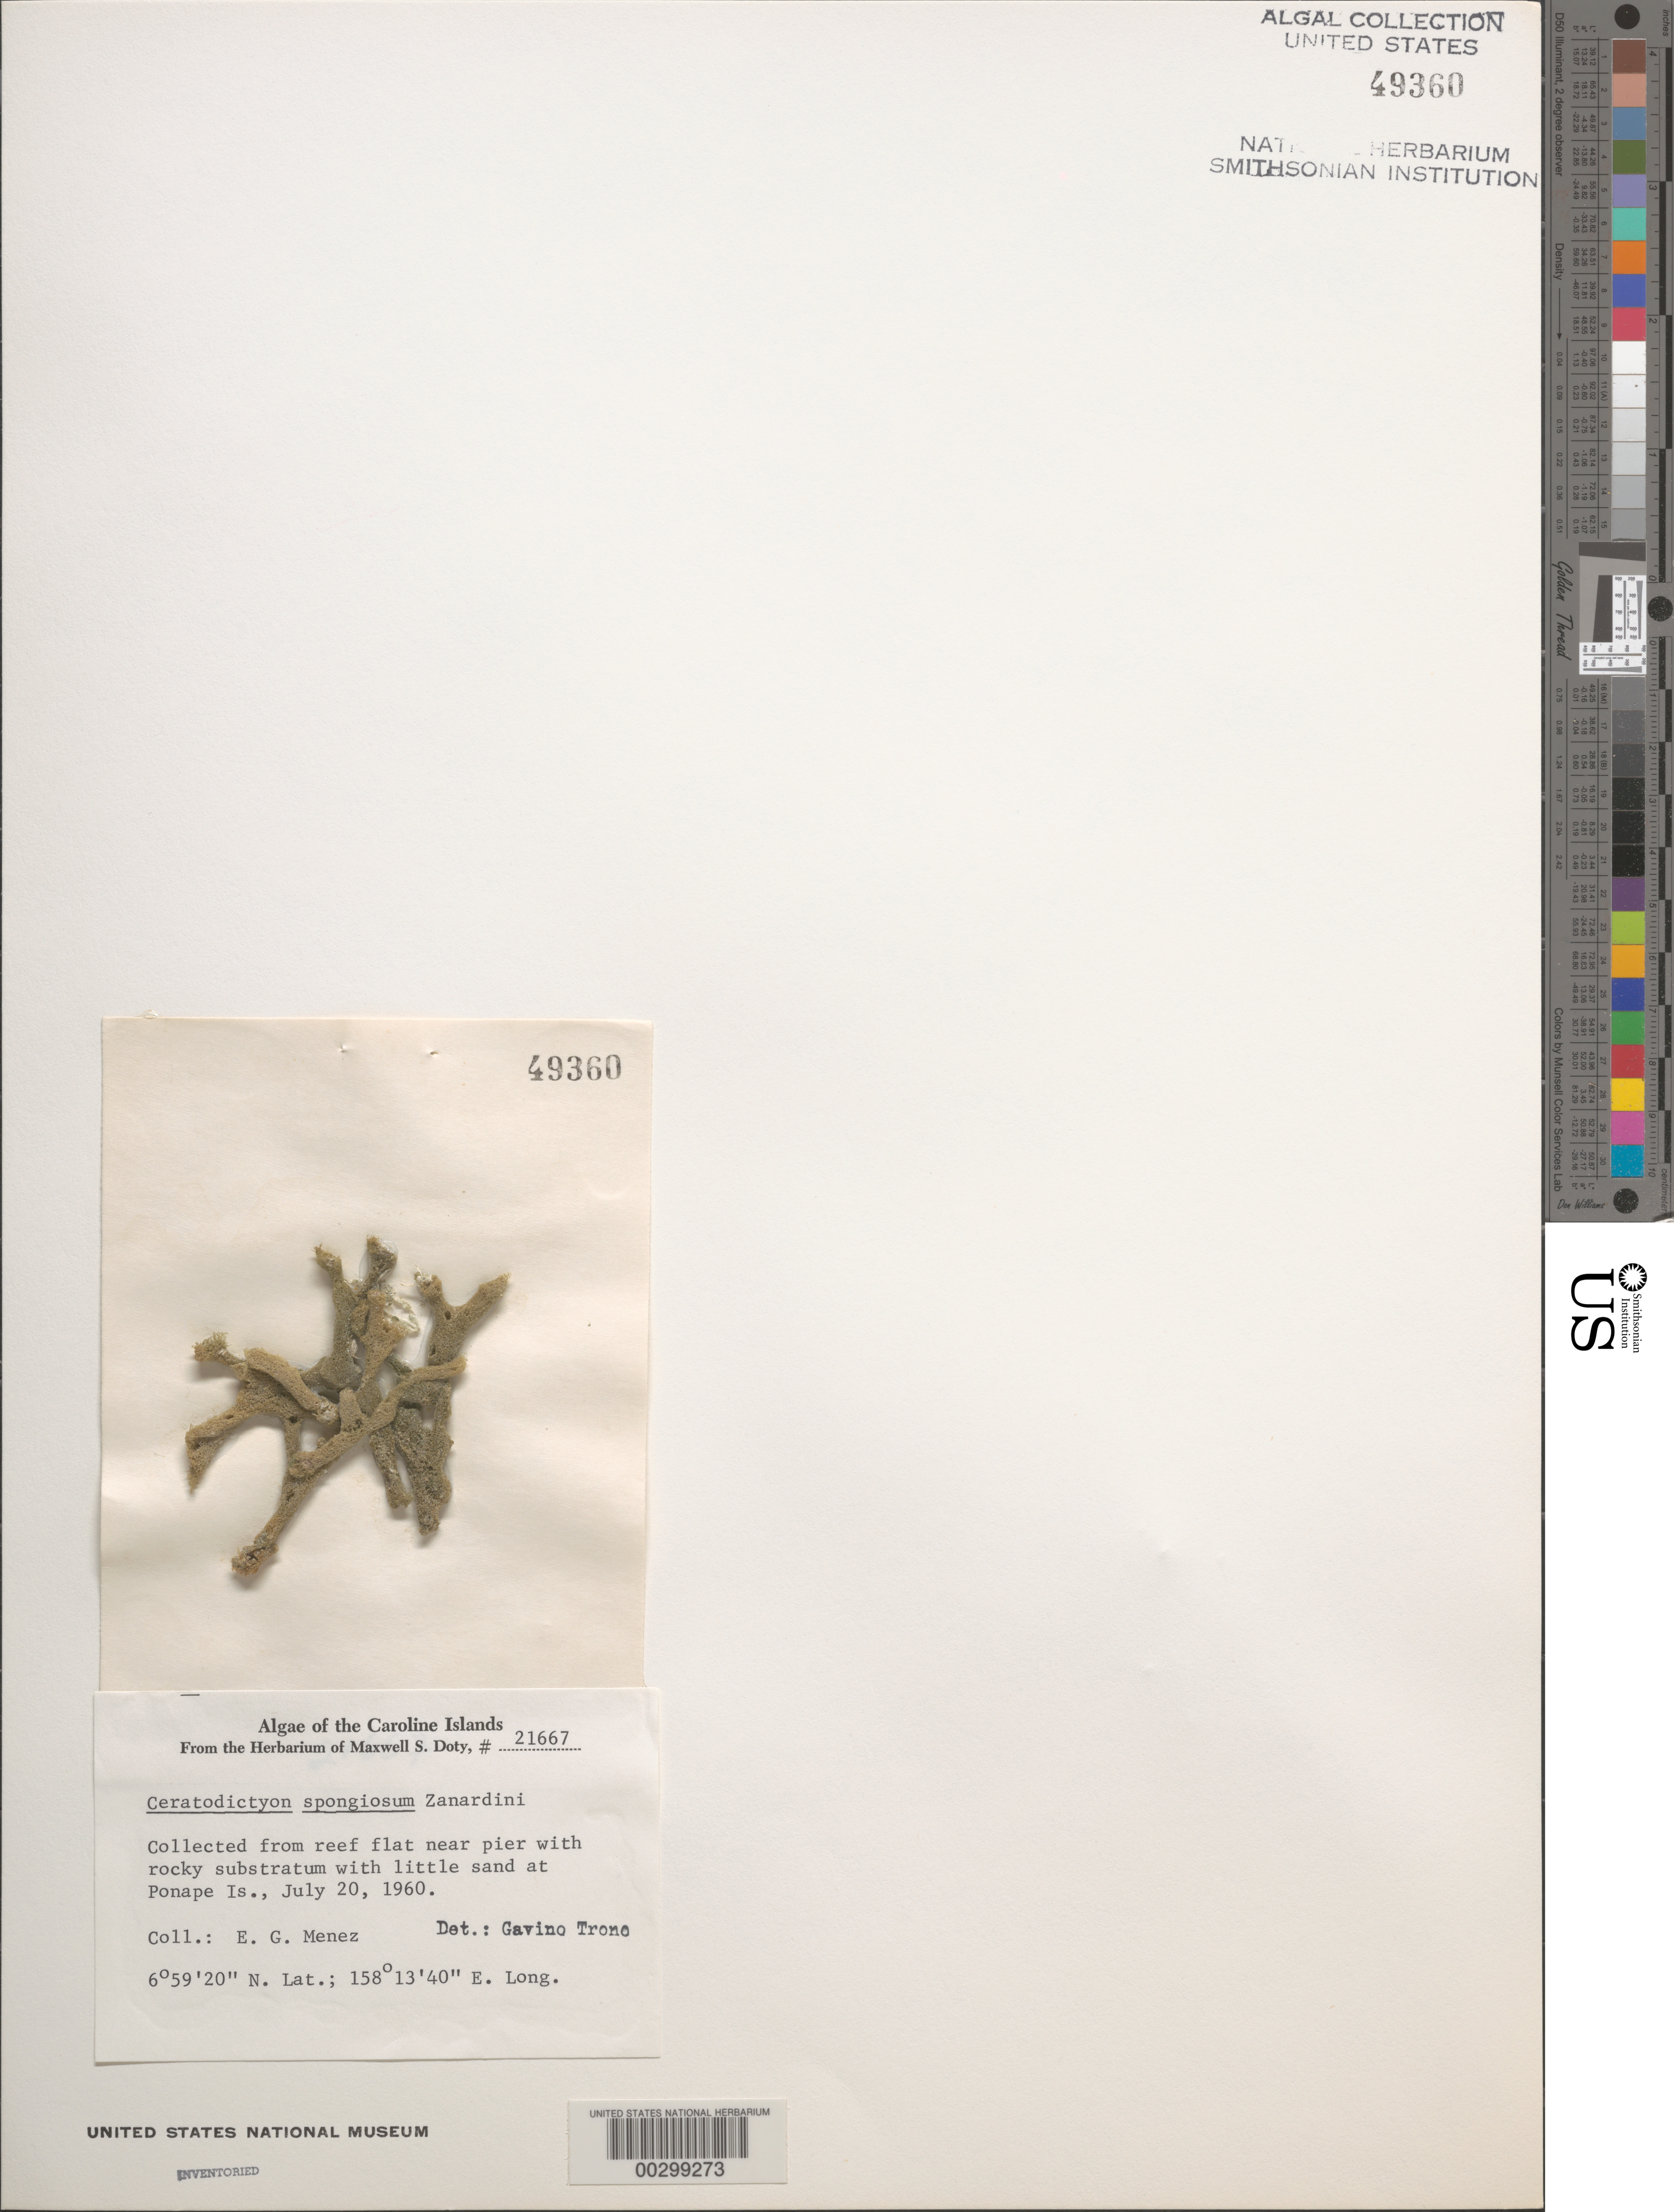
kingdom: Plantae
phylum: Rhodophyta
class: Florideophyceae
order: Rhodymeniales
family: Lomentariaceae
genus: Ceratodictyon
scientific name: Ceratodictyon spongiosum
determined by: Trono, Gavino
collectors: Meñez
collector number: MSD 21667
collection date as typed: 20 Jul 1960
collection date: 1960-07-20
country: Micronesia, Federated States of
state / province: Pohnpei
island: Pohnpei [Ponape]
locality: Reef flat near pier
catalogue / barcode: US 49360